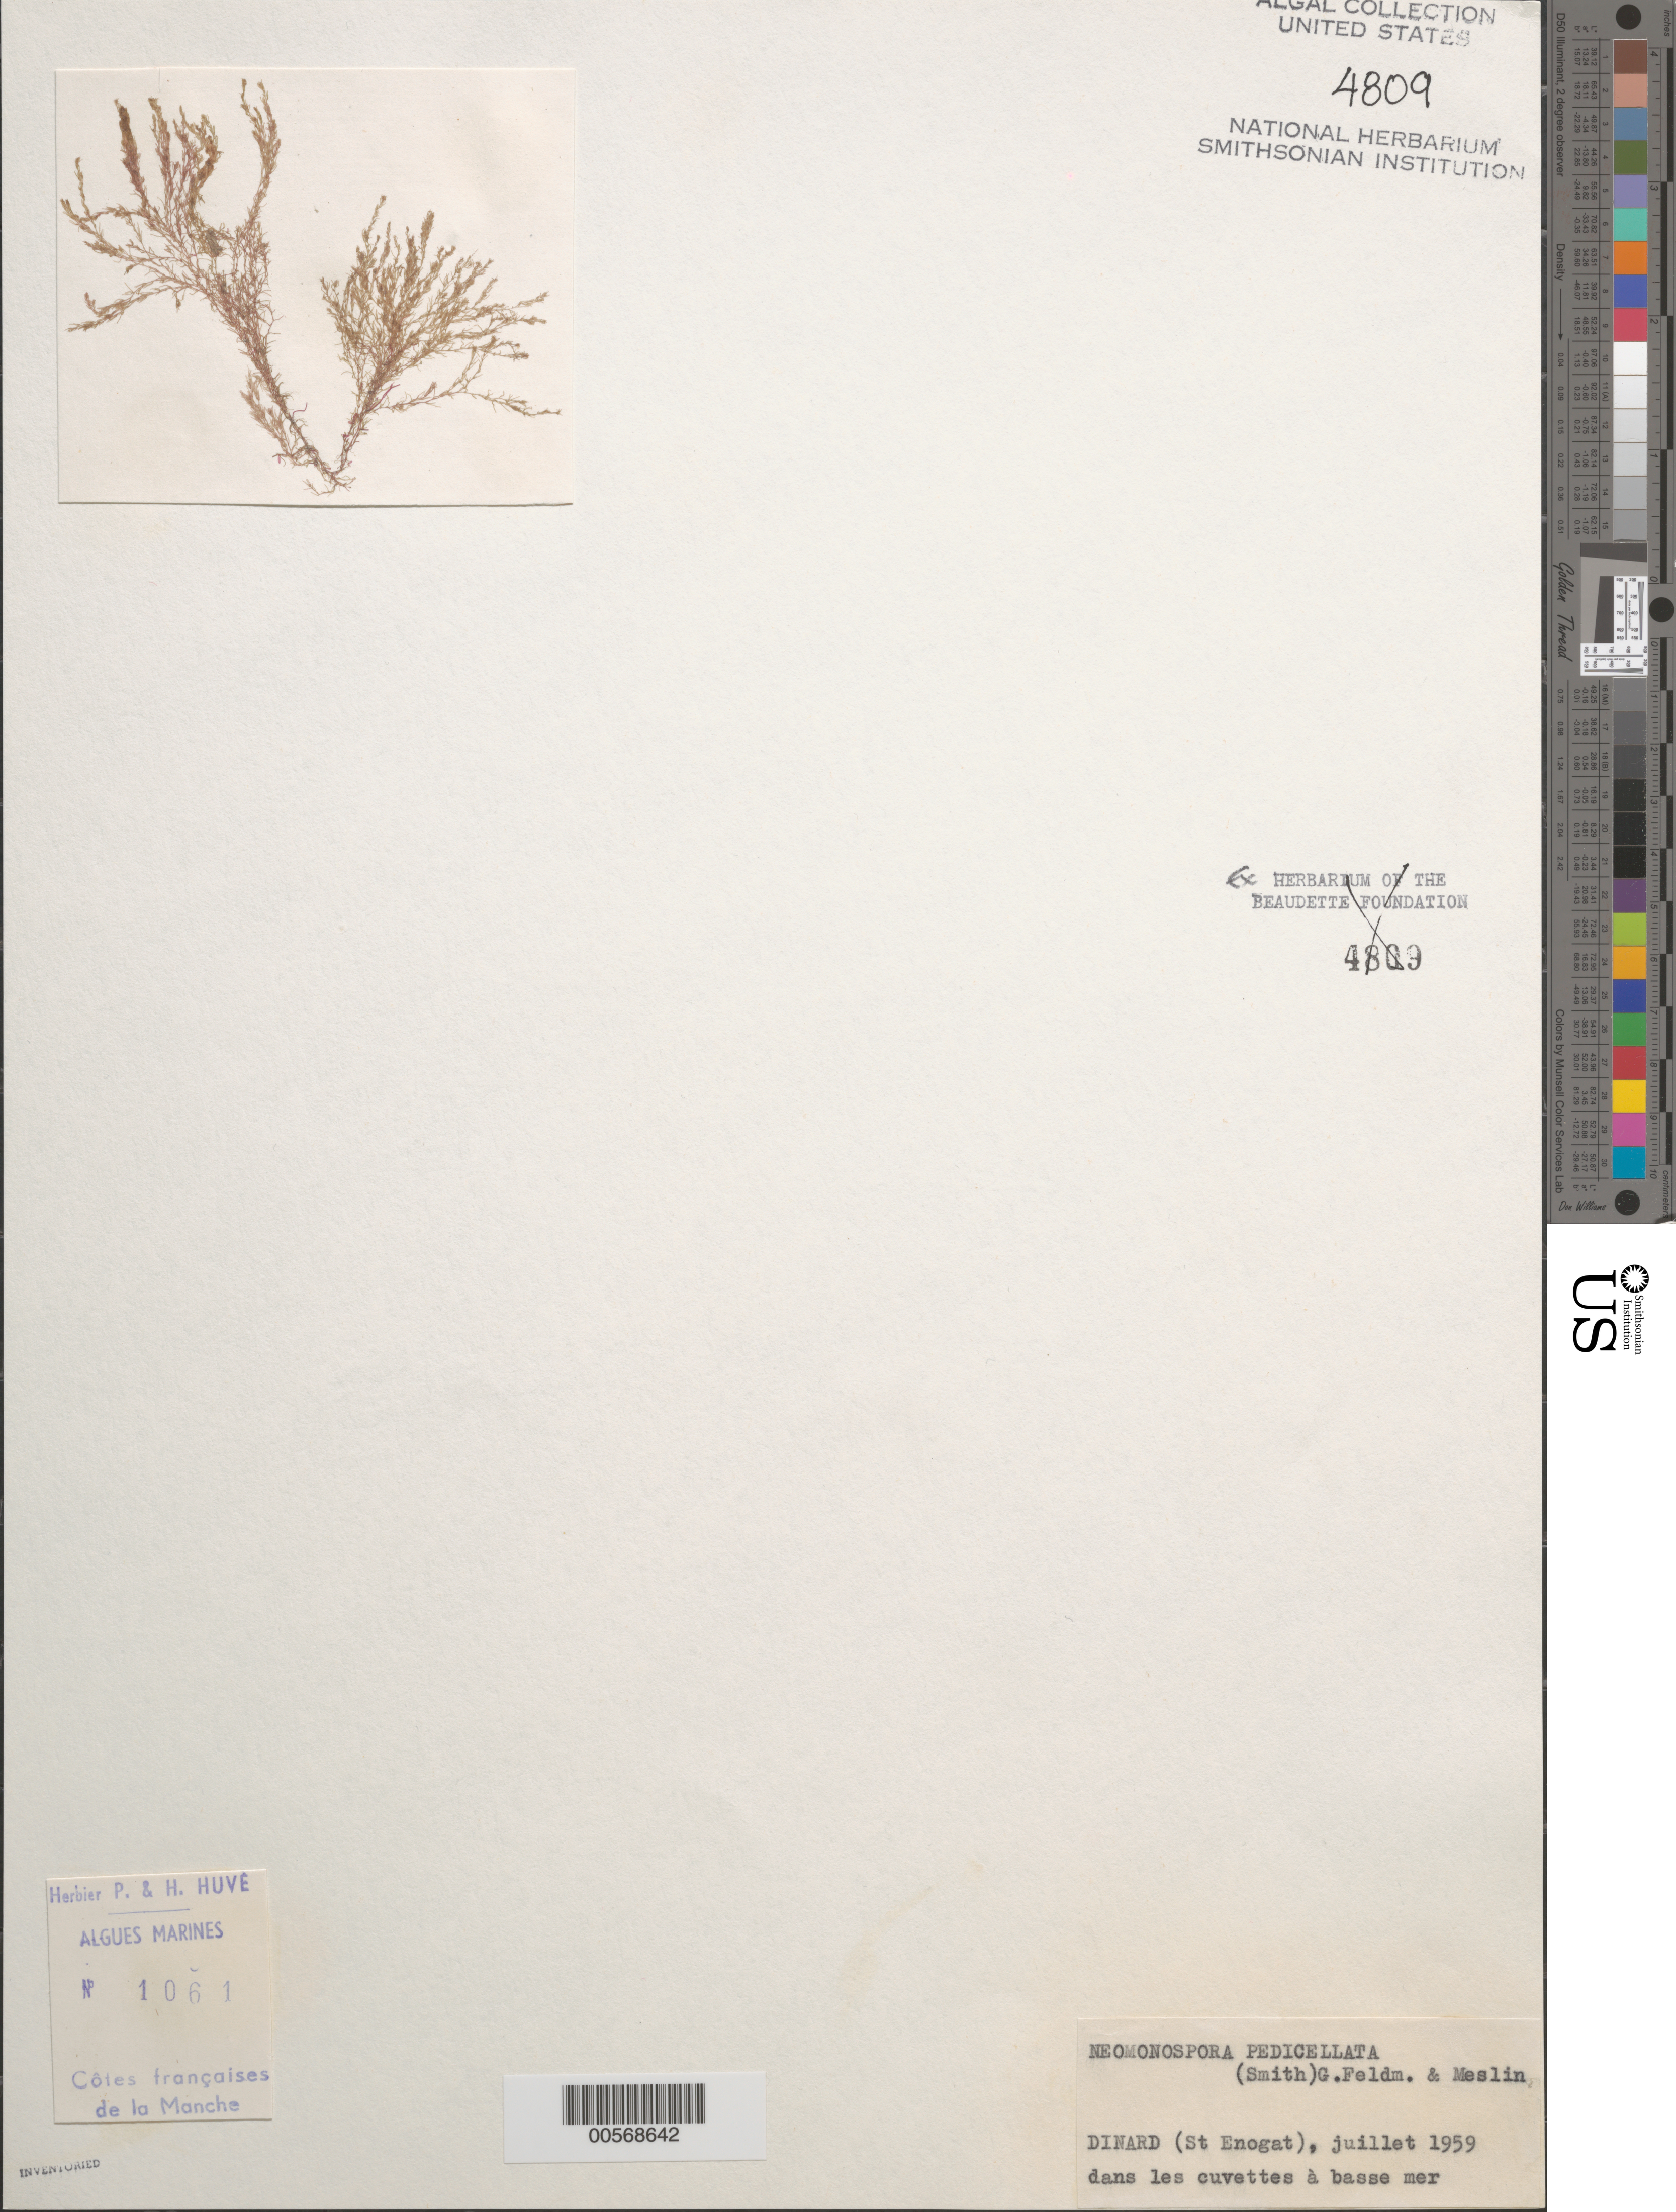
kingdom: Plantae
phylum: Rhodophyta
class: Florideophyceae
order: Ceramiales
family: Wrangeliaceae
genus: Neomonospora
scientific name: Neomonospora pedicellata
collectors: P. Huve & H. Huve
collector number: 1061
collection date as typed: Jul 1959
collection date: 1959-07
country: France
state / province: Bretagne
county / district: Ille-et-Vilaine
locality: St. Enogat, Dinard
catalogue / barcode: US 4809